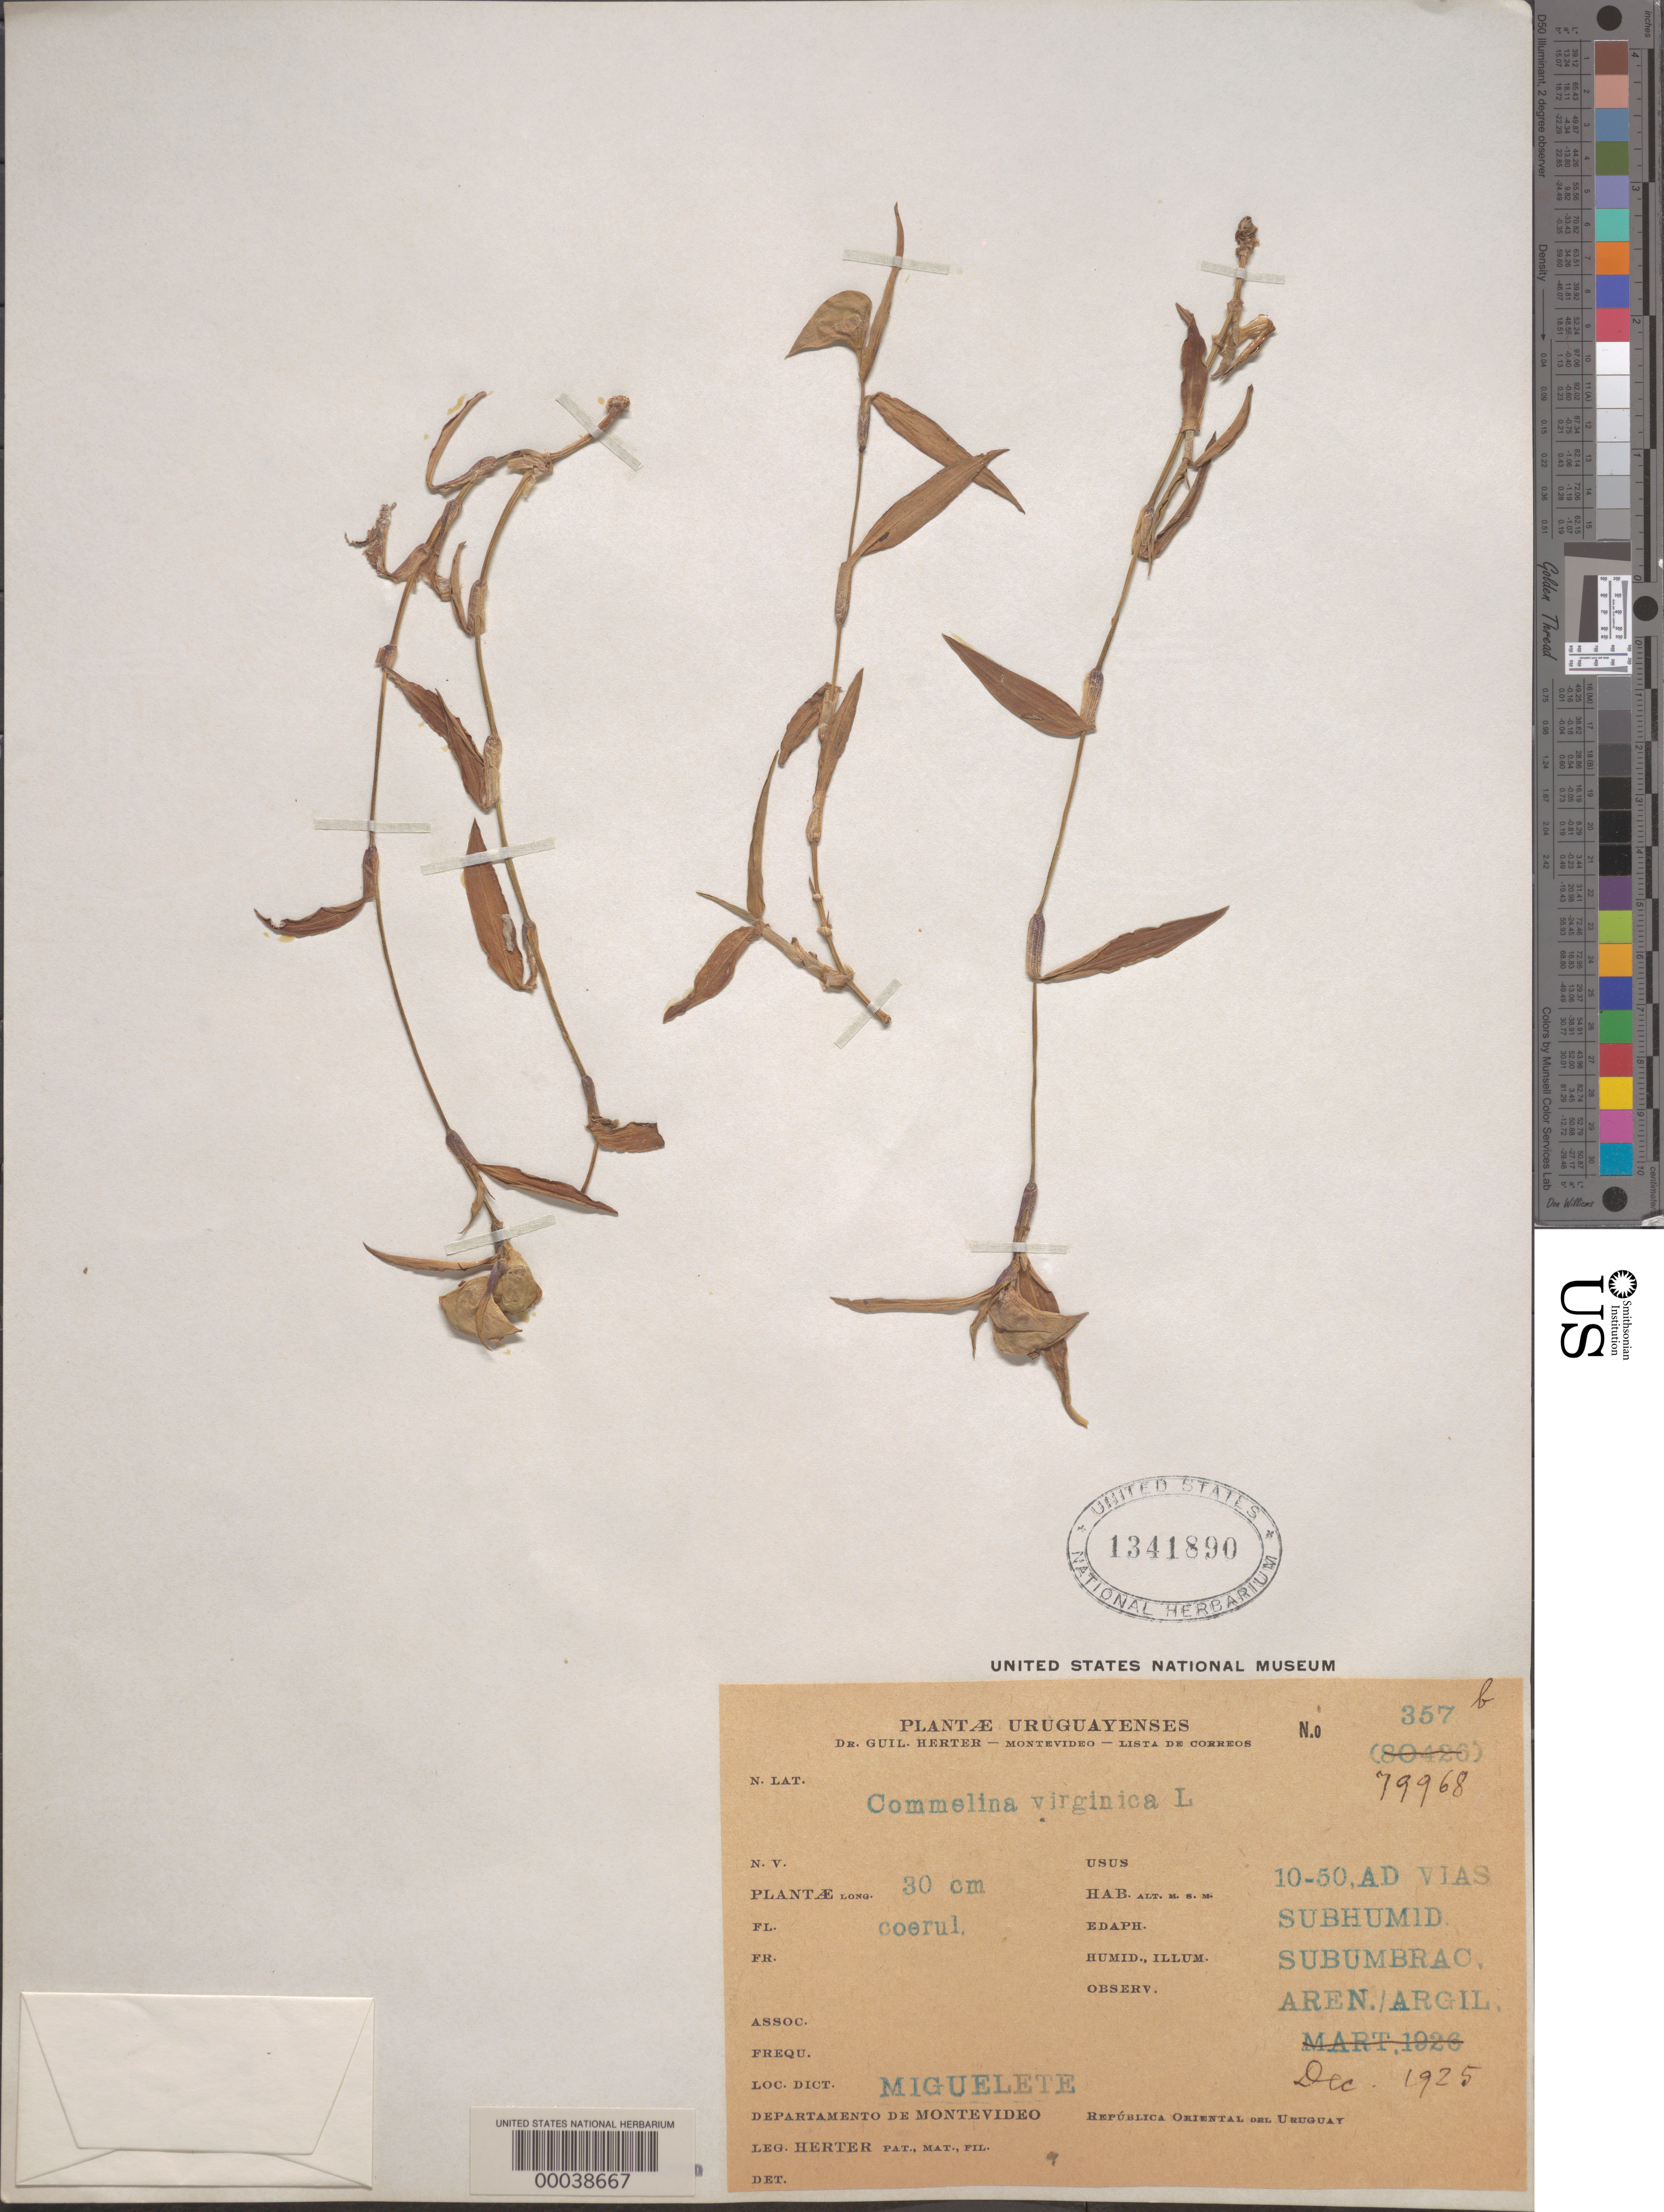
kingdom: Plantae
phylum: Tracheophyta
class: Liliopsida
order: Commelinales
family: Commelinaceae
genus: Commelina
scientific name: Commelina erecta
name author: L.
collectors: W. G. Herter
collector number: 357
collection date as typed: Dec 1925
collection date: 1925-12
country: Uruguay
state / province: Montevideo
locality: Miguelete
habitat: Sandy soil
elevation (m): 10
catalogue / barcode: US 1341890